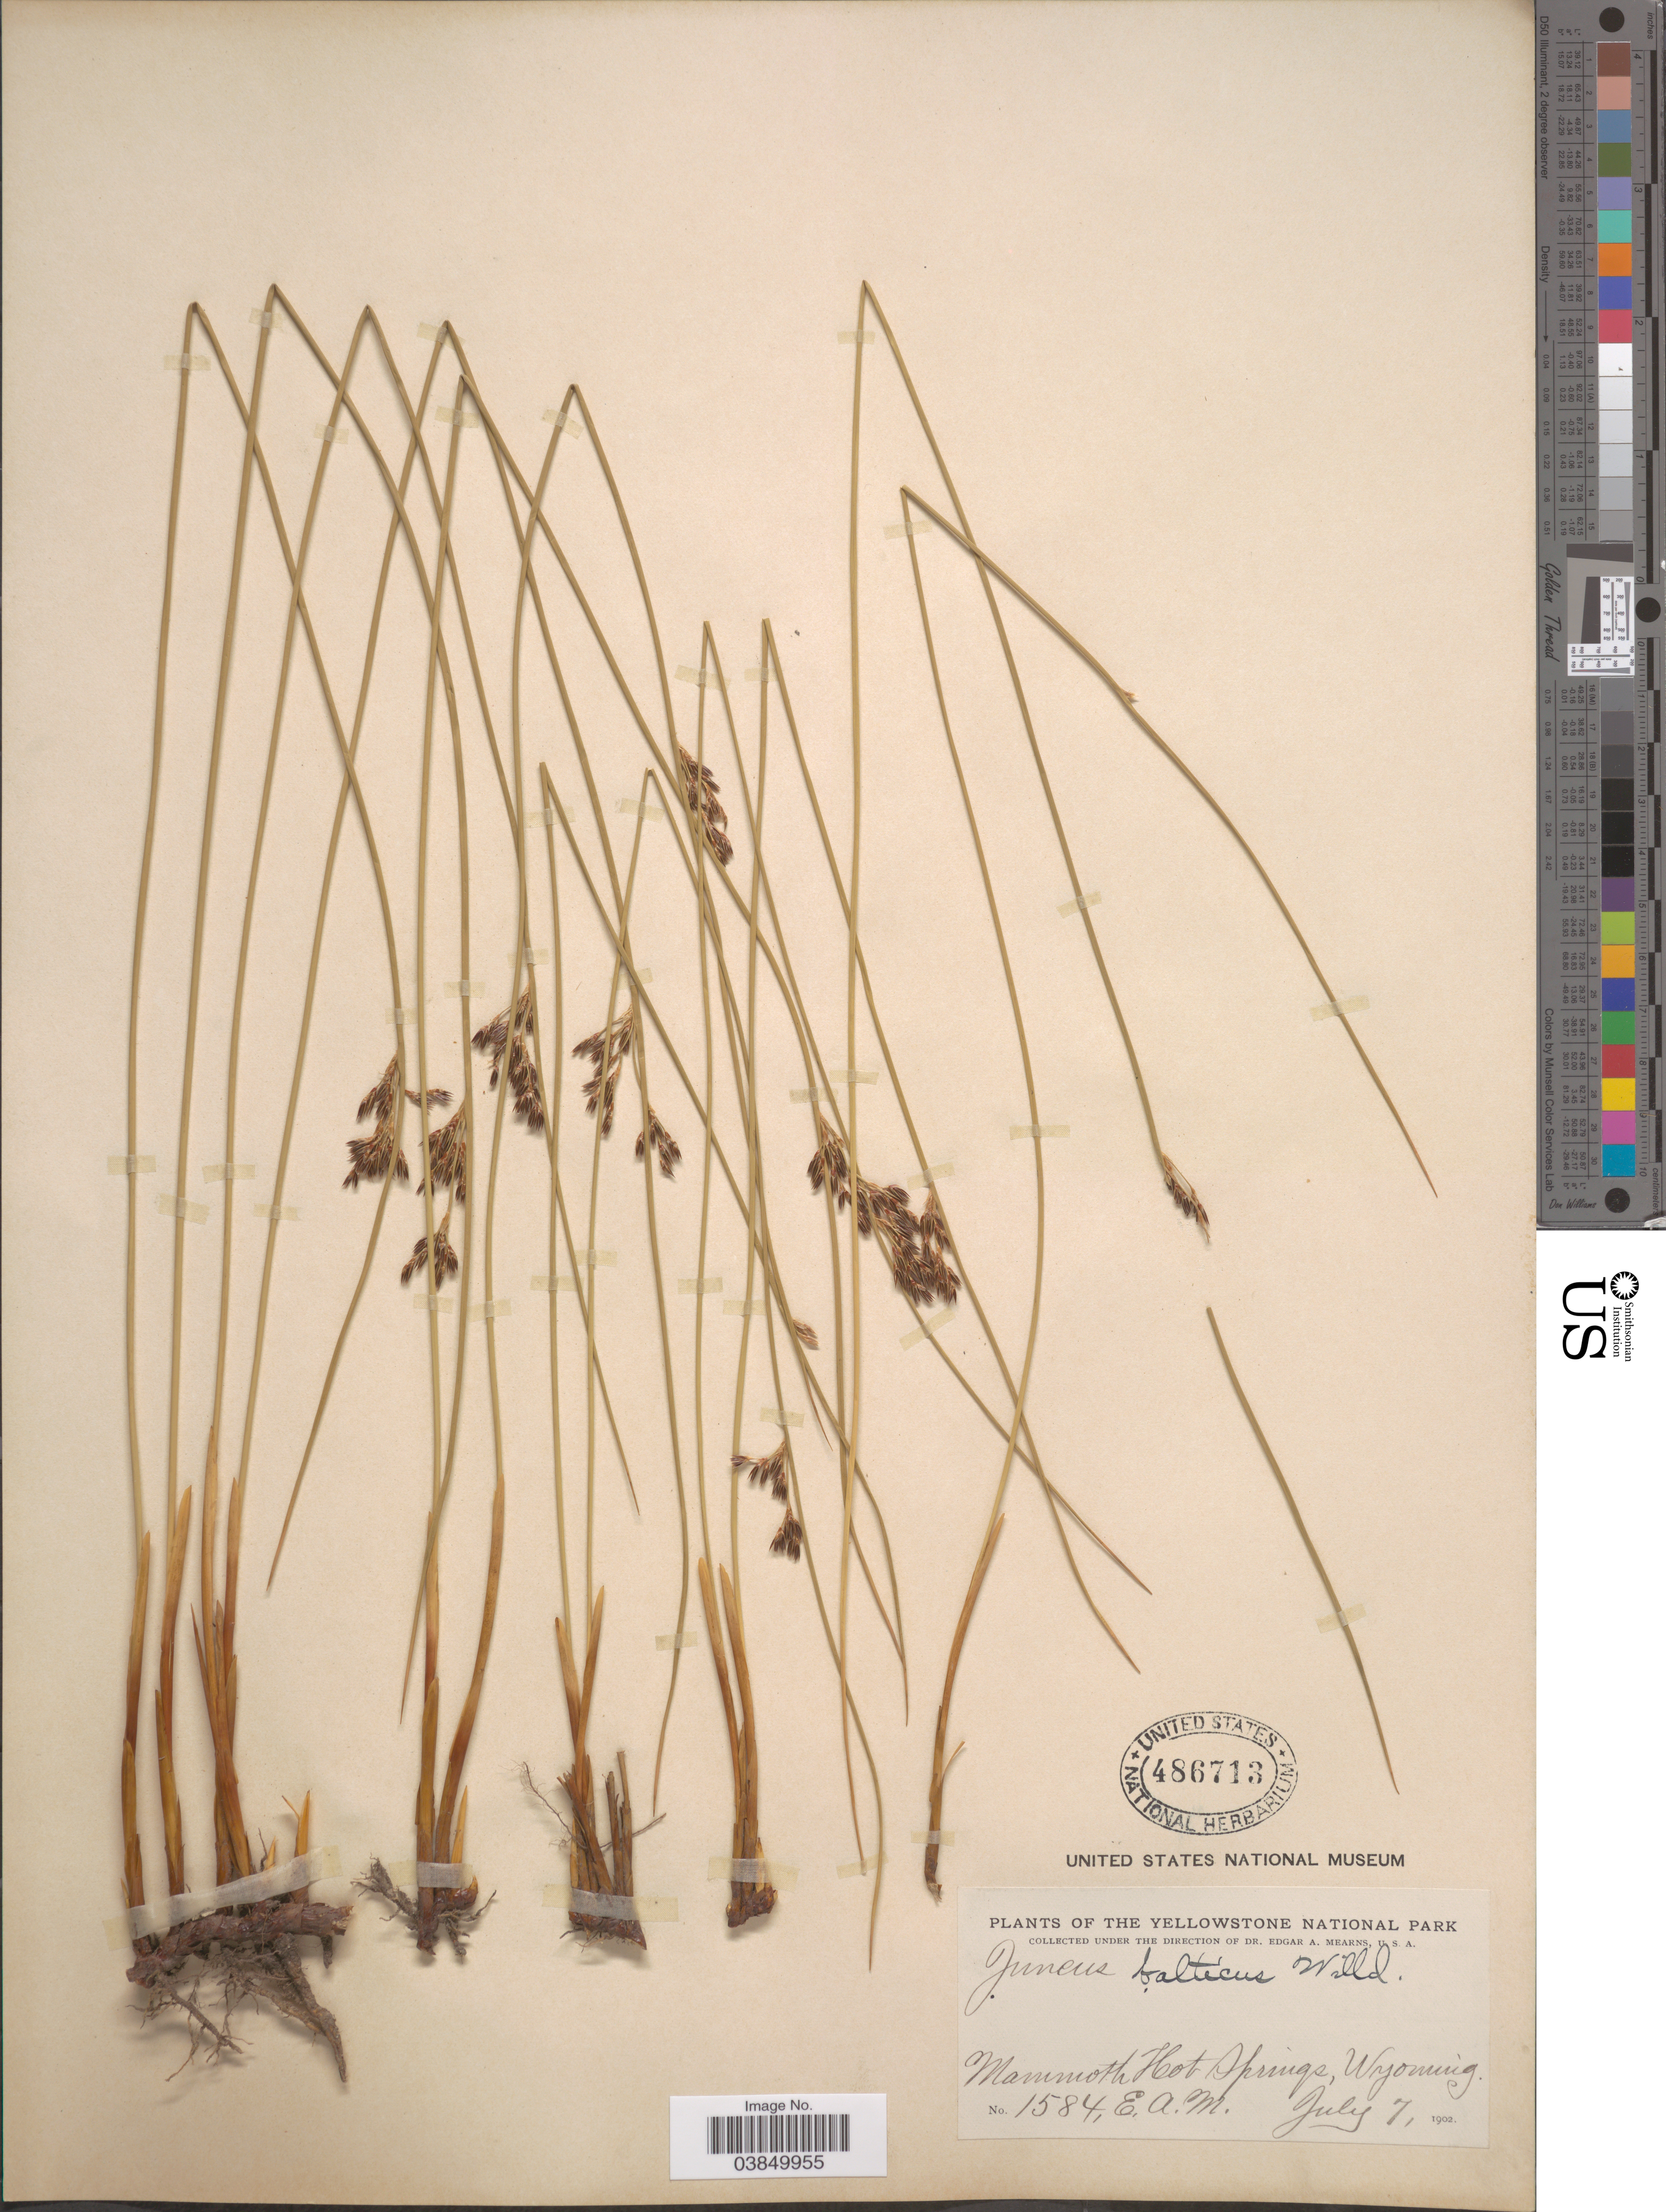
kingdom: Plantae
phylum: Tracheophyta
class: Liliopsida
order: Poales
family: Juncaceae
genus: Juncus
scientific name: Juncus balticus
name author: Willd.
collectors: E. A. Mearns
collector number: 1584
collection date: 1902-07-07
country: United States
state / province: Wyoming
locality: The Yellowstone National Park. Mammoth Hot Springs.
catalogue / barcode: US 486713